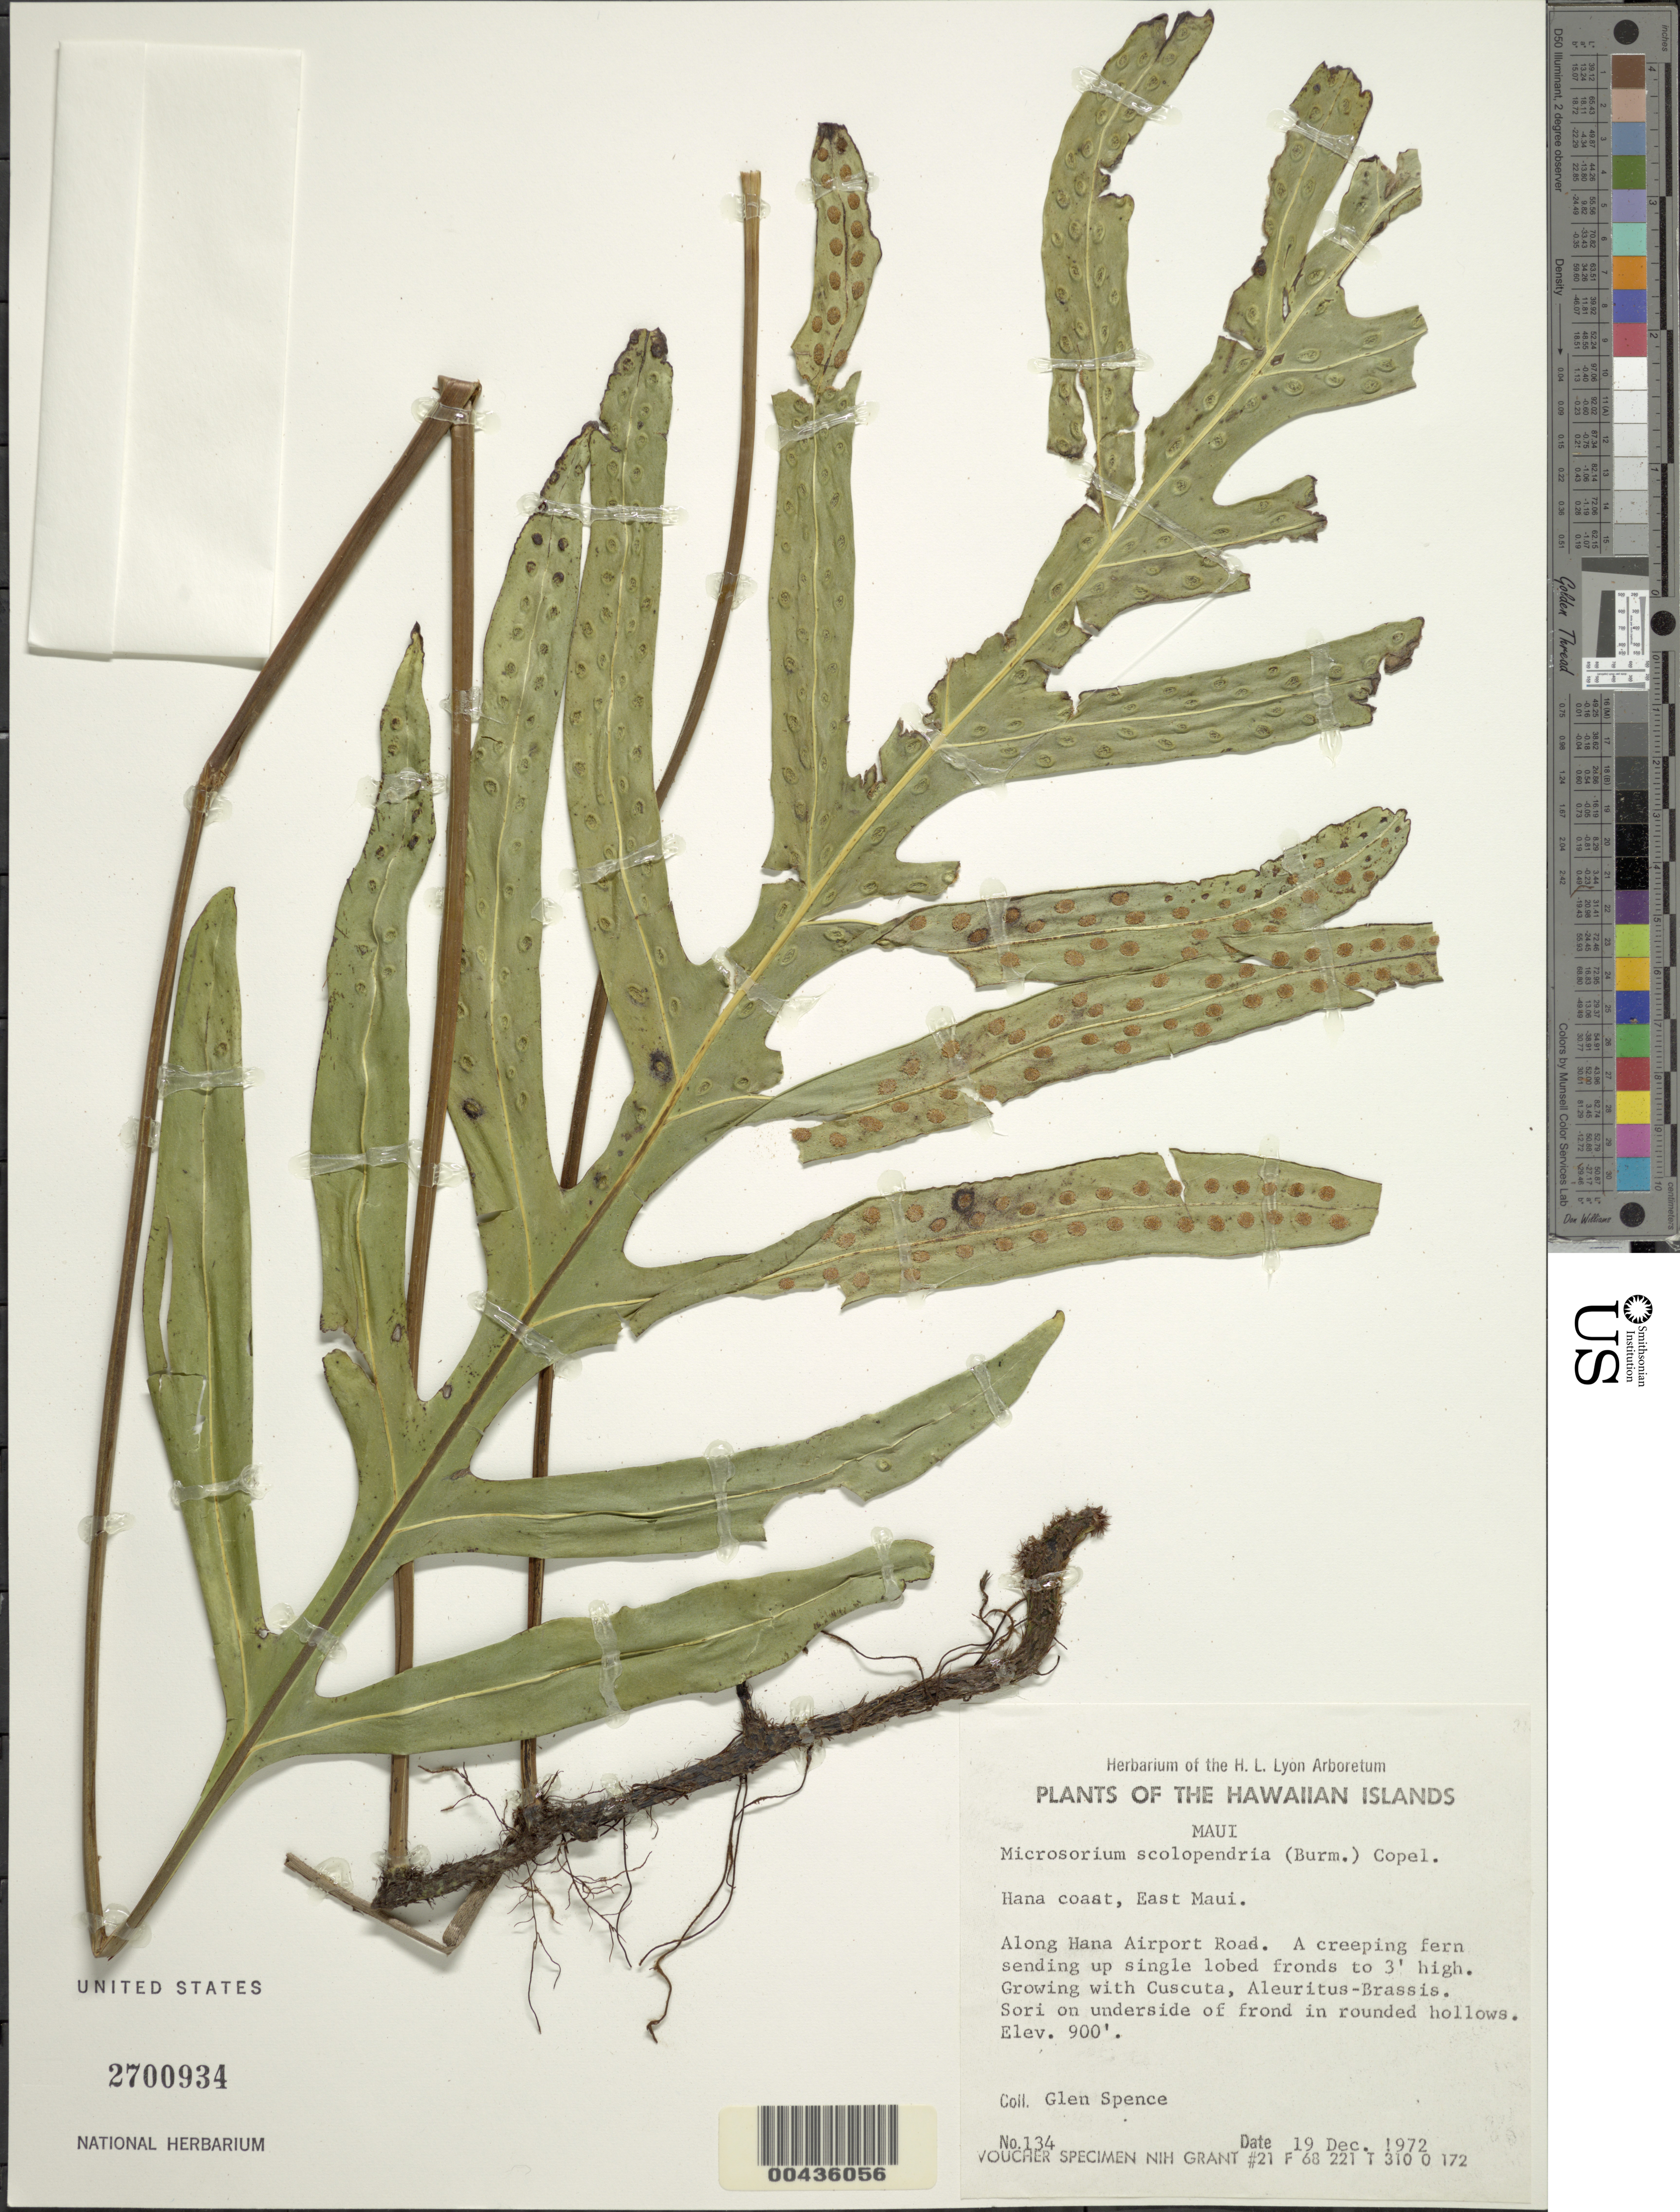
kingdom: Plantae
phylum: Tracheophyta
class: Polypodiopsida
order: Polypodiales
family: Polypodiaceae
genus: Polypodium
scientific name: Polypodium scolopendria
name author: Burm. f.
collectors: G. Spence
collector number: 134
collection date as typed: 19 Dec 1972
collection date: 1972-12-19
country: United States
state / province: Hawaii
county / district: Maui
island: Maui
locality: Hana coast, E Maui, along Hana Airport Rd.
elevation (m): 274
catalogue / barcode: US 2700934